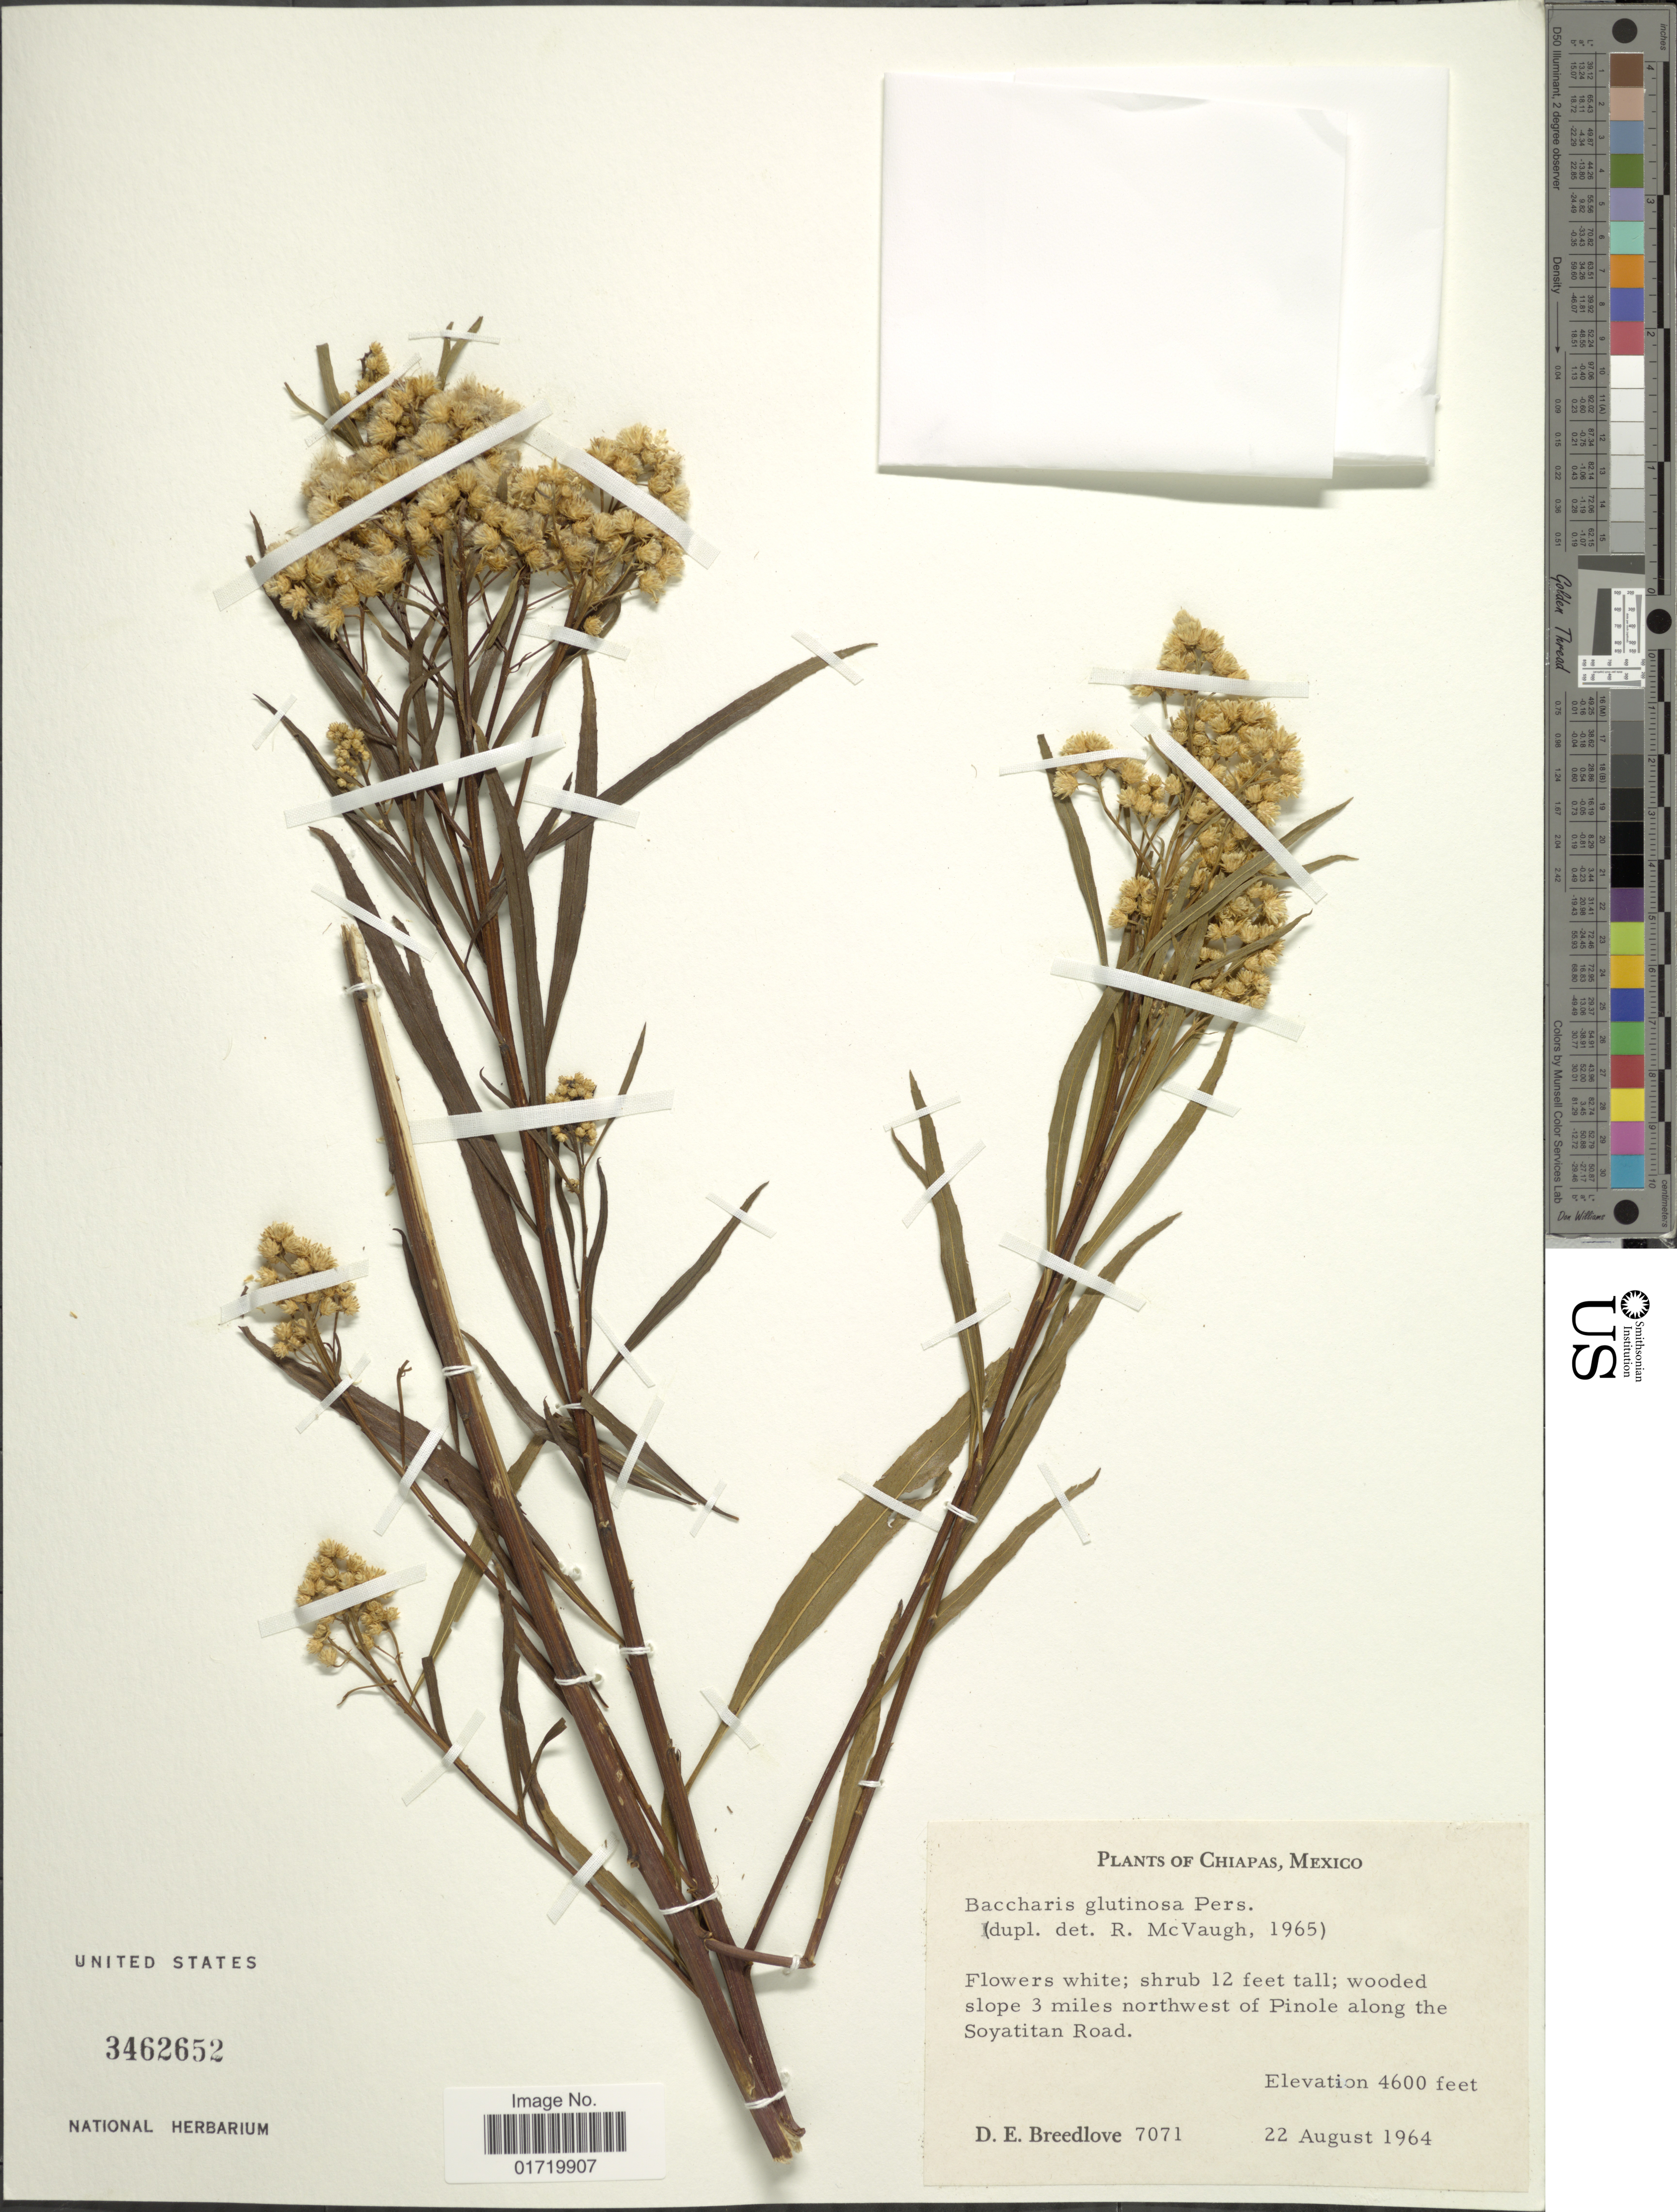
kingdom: Plantae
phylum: Tracheophyta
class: Magnoliopsida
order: Asterales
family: Asteraceae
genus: Baccharis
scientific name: Baccharis salicifolia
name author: (Ruiz & Pav.) Pers.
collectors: D. E. Breedlove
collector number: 7071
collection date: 1964-08-22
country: Mexico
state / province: Chiapas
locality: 3 miles northwest of Pinole along the Soyatitan Road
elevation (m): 1402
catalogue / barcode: US 3462652